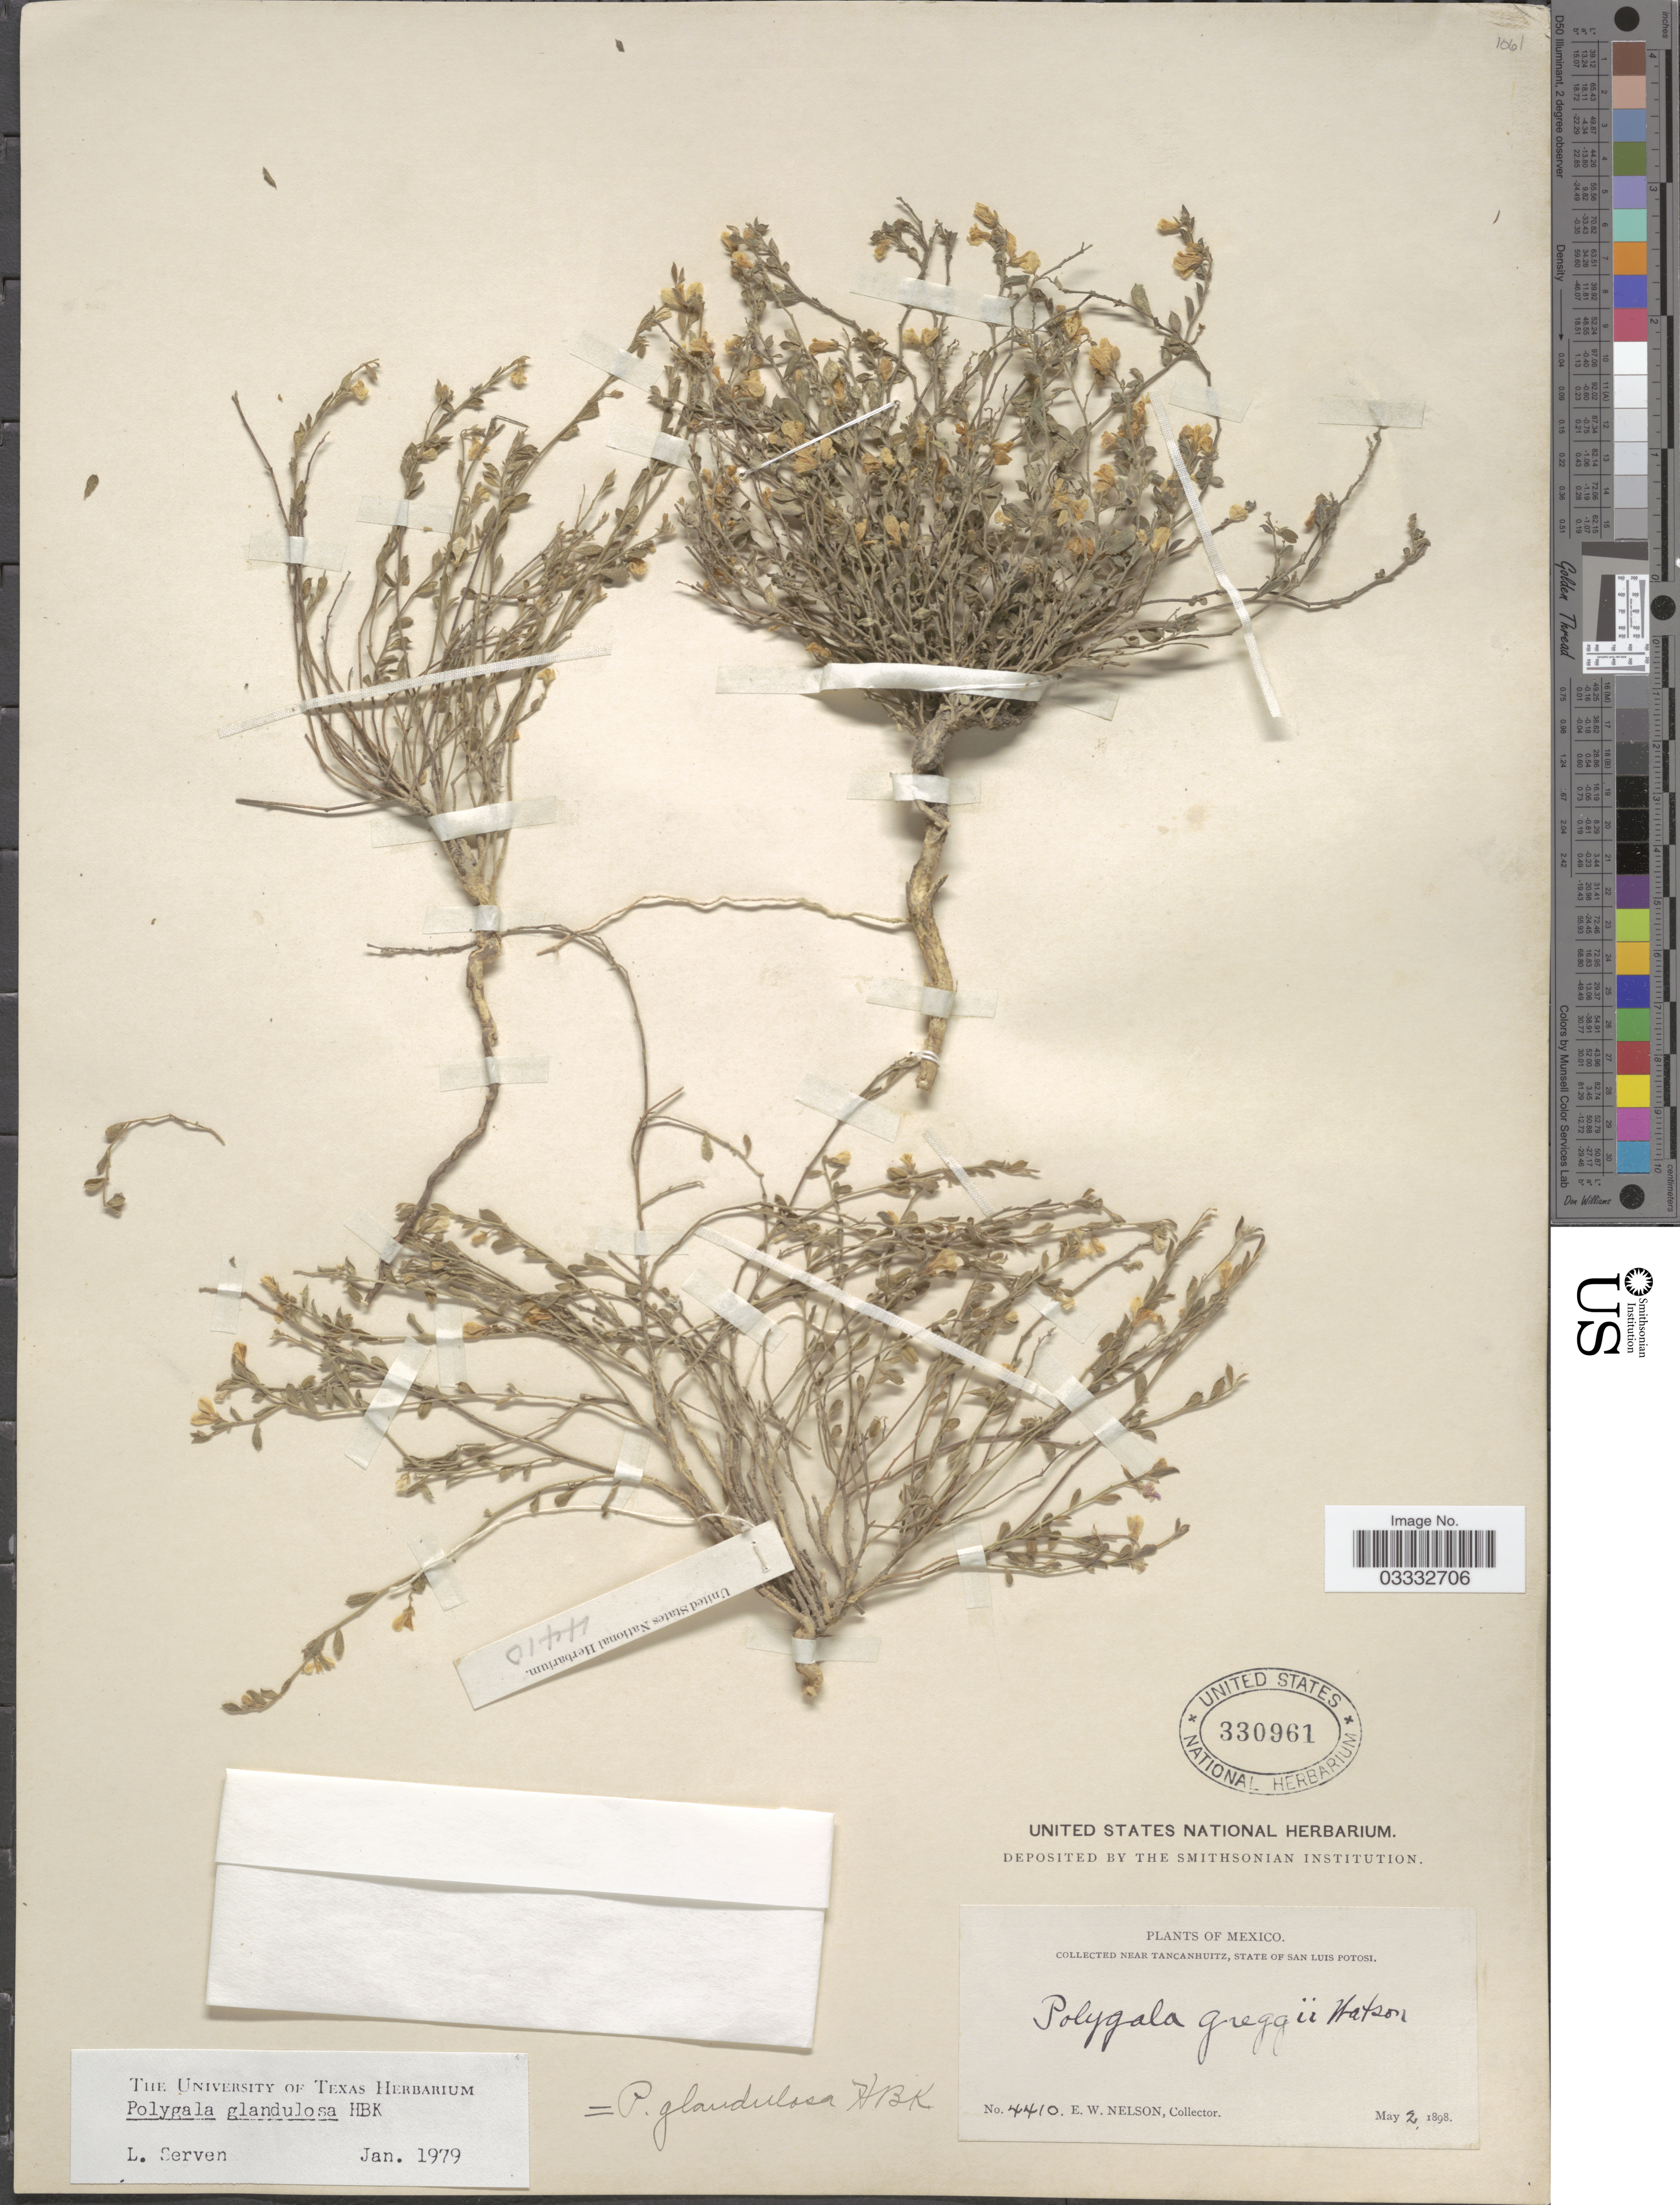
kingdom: Plantae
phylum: Tracheophyta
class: Magnoliopsida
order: Fabales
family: Polygalaceae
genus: Hebecarpa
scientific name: Hebecarpa punctata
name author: (Humb. ex Schult.) J.R. Abbott & J.F.B. Pastore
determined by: Strong, Mark T., (BOT), Smithsonian Institution - National Museum of Natural History (UNITED STATES)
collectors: E. W. Nelson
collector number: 4410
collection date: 1898-05-02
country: Mexico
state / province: San Luis Potosí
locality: Near Tancanhuitz.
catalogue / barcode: US 330961